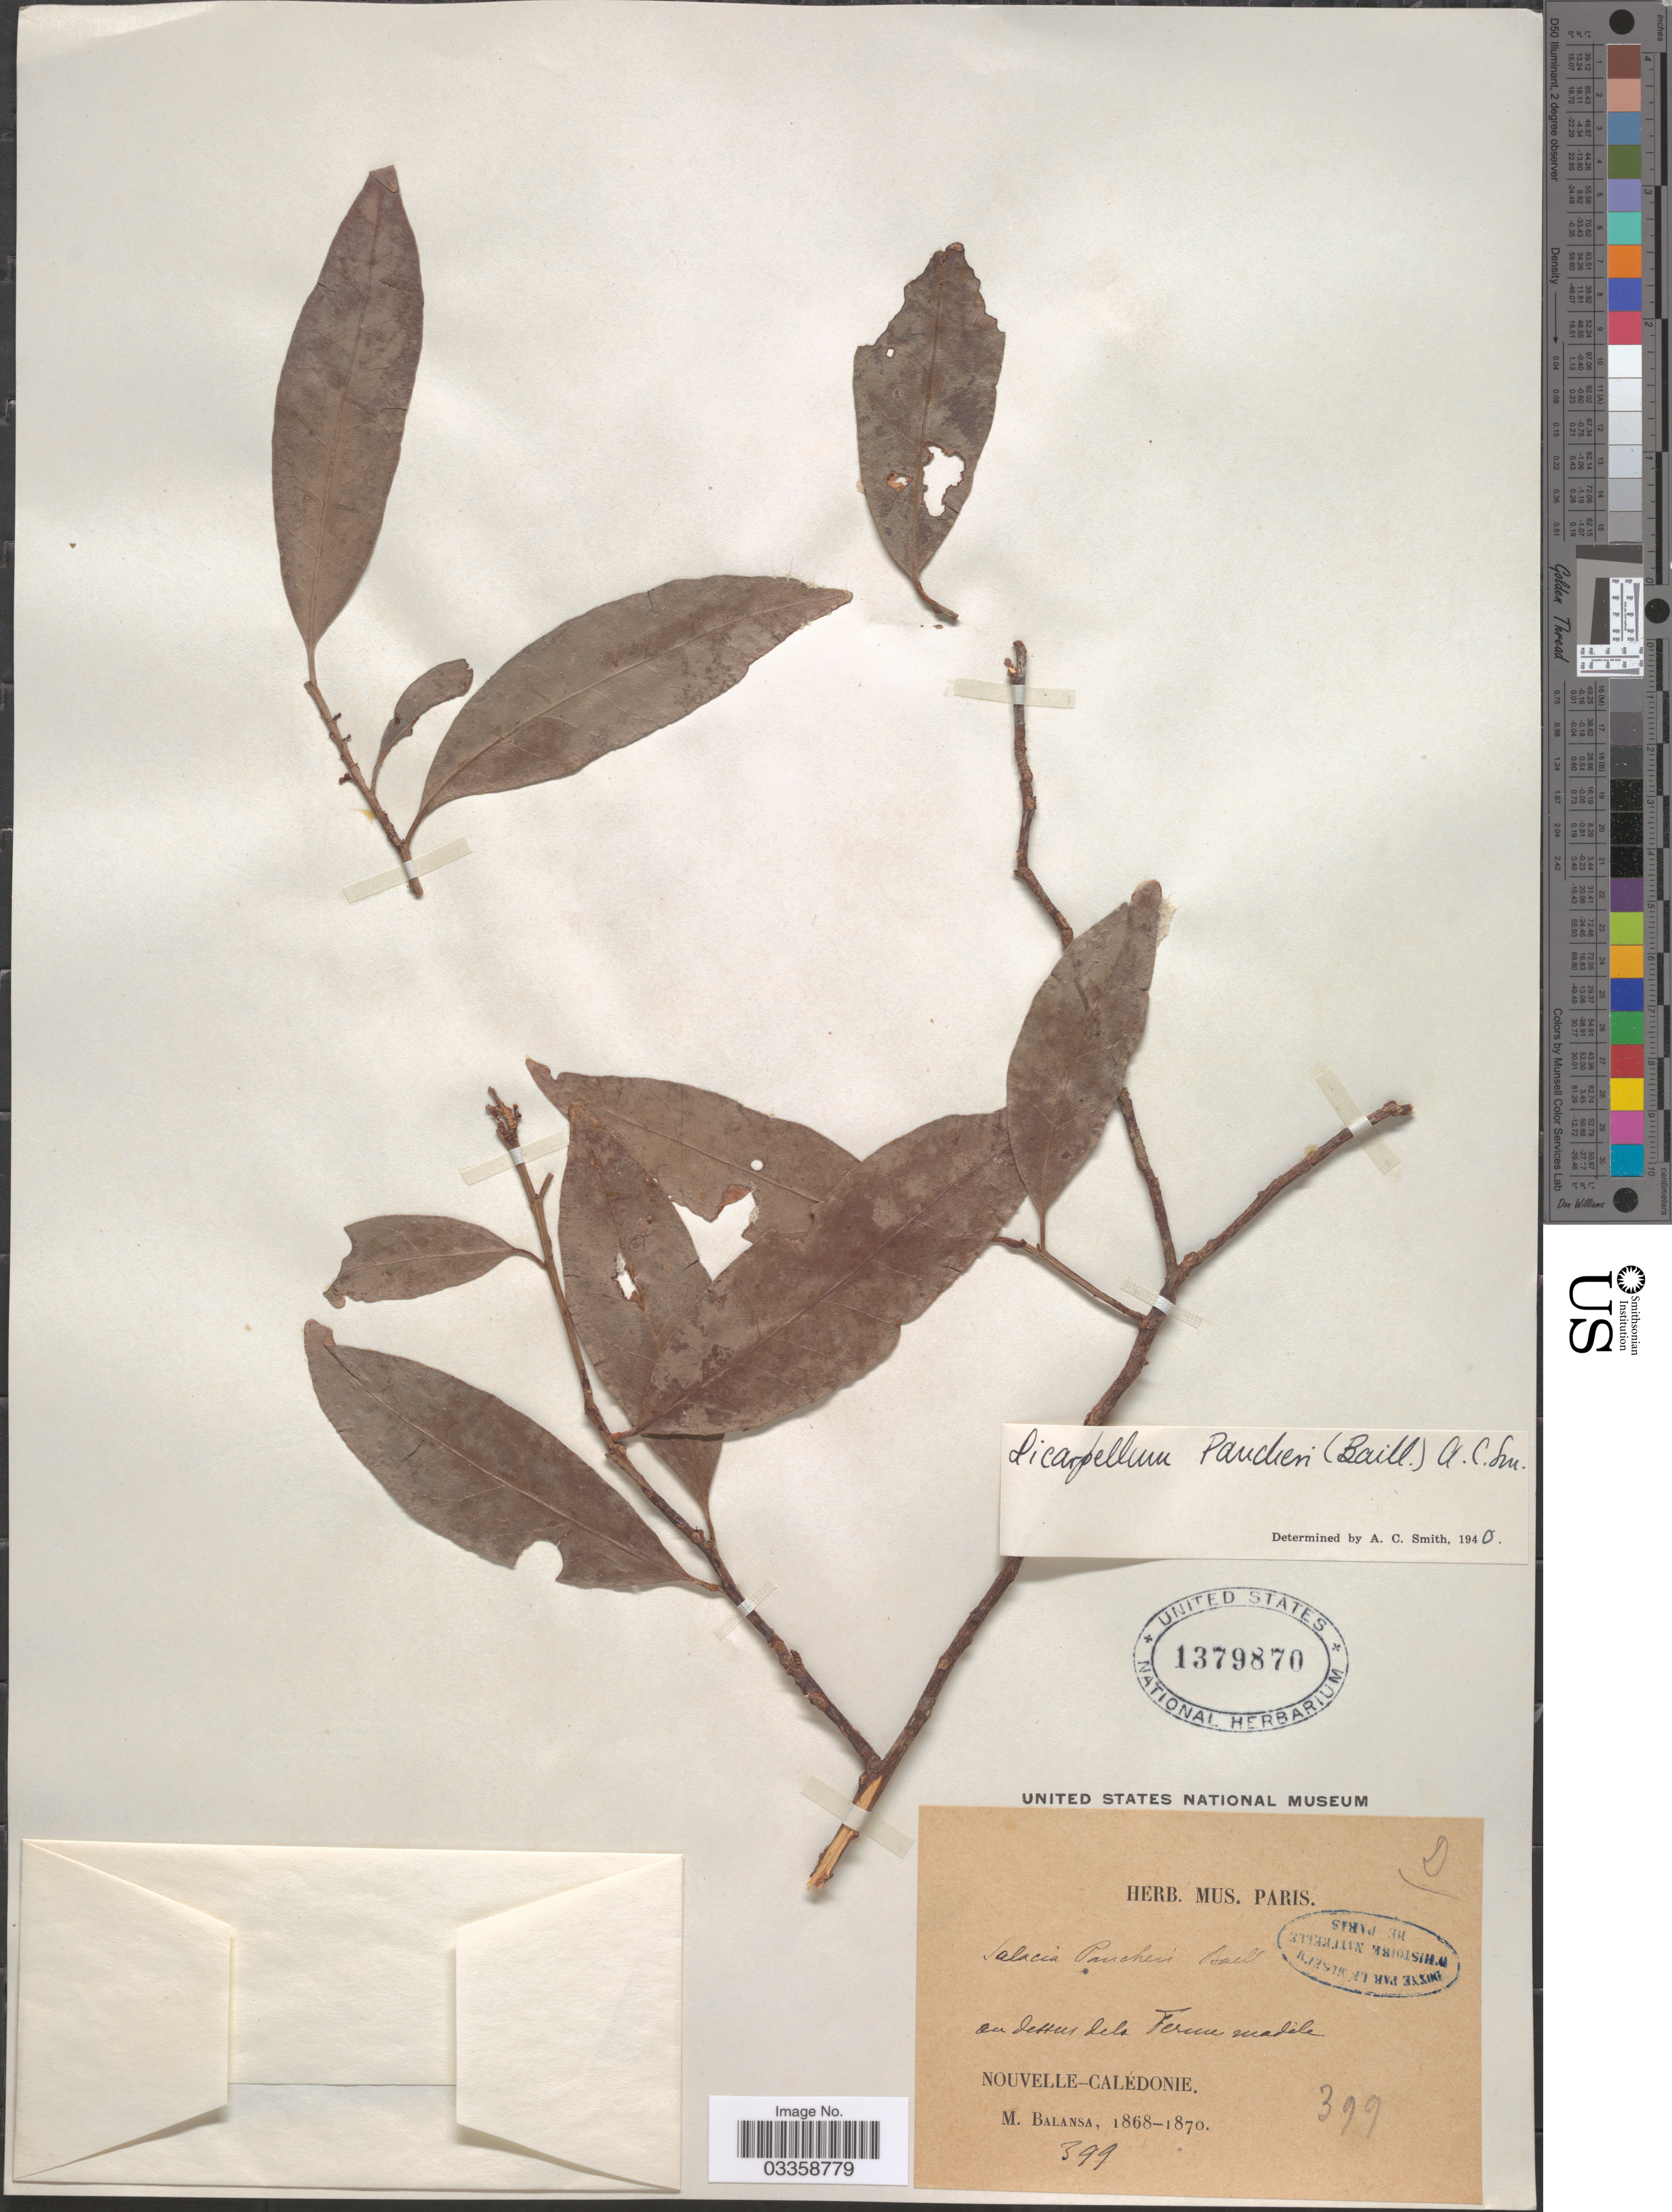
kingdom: Plantae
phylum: Tracheophyta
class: Magnoliopsida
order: Celastrales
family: Celastraceae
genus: Dicarpellum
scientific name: Dicarpellum pancheri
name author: A.C. Sm.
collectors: B. Balansa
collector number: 399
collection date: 1868/1870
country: New Caledonia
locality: Au dessus de la Fern madile. [interpreted] [unsure placement] Nouvelle-Calédonie.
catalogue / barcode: US 1379870